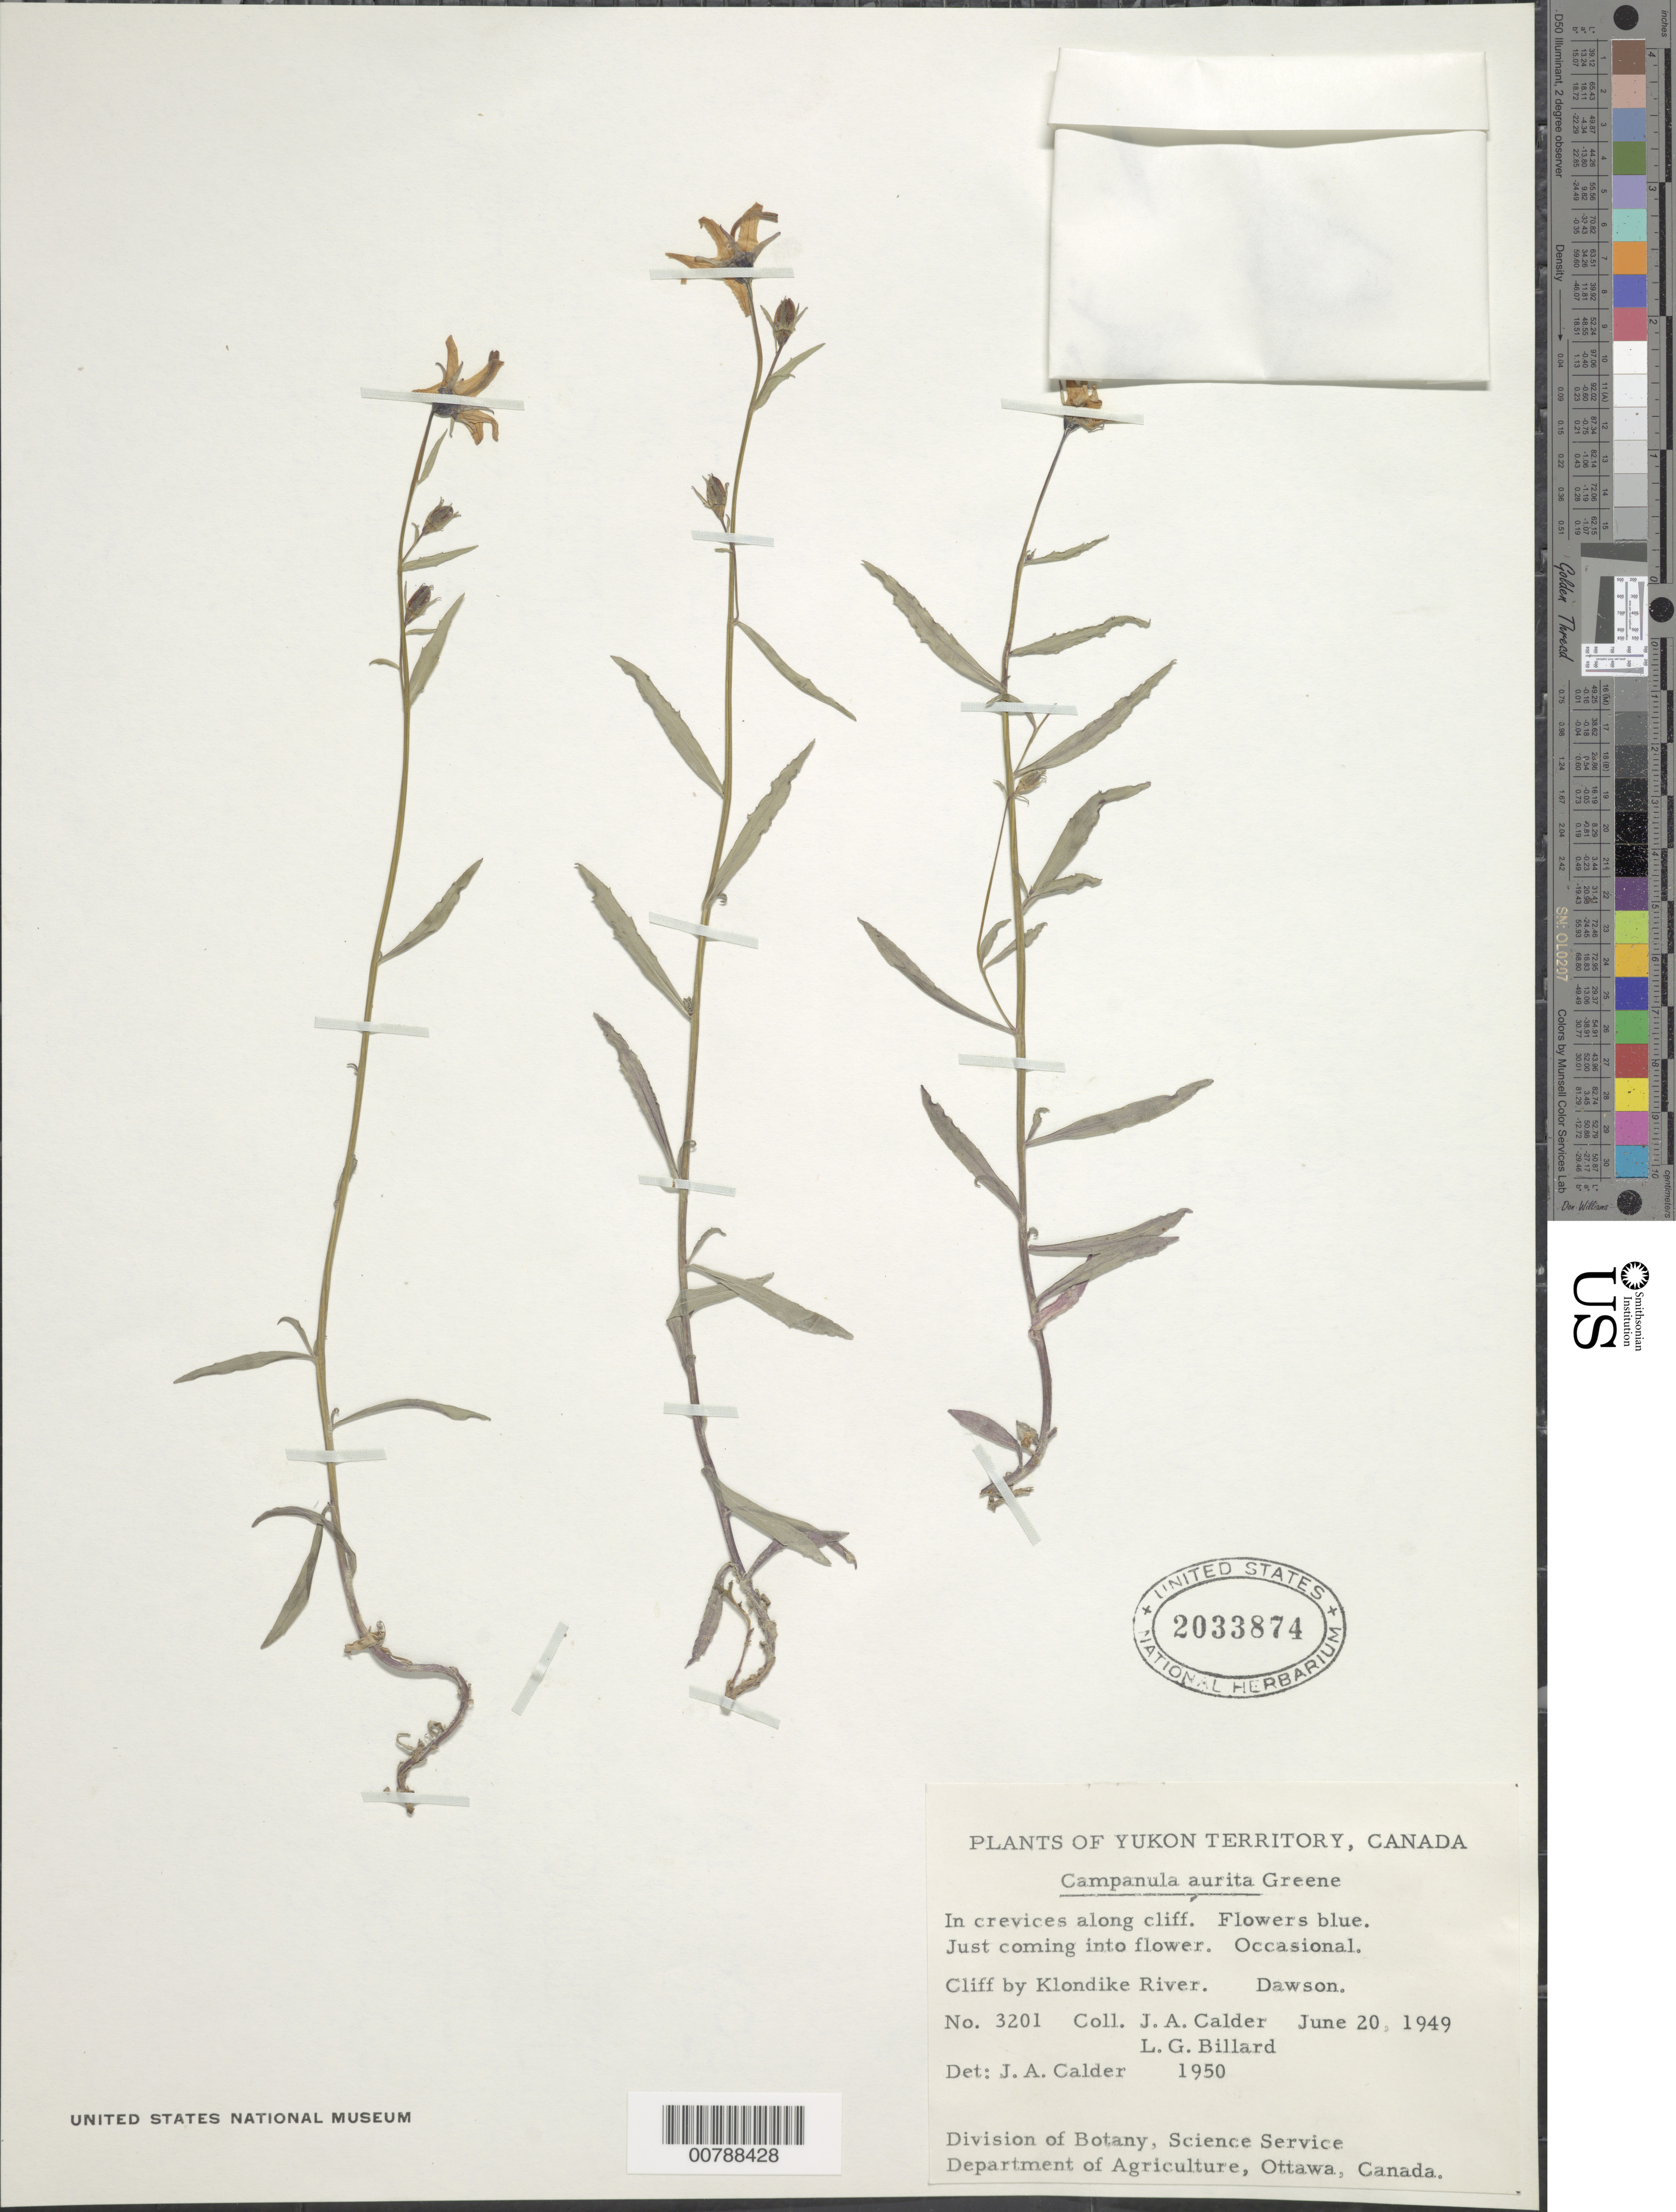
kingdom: Plantae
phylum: Tracheophyta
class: Magnoliopsida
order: Asterales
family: Campanulaceae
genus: Campanula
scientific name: Campanula aurita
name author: Greene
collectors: J. A. Calder & L. Billard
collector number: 1950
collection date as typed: June 20, 1949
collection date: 1949-06-20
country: Canada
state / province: Yukon Territory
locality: Cliff by Kondike River. Dawson.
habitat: In crevices along cliff.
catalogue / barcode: US 2033874